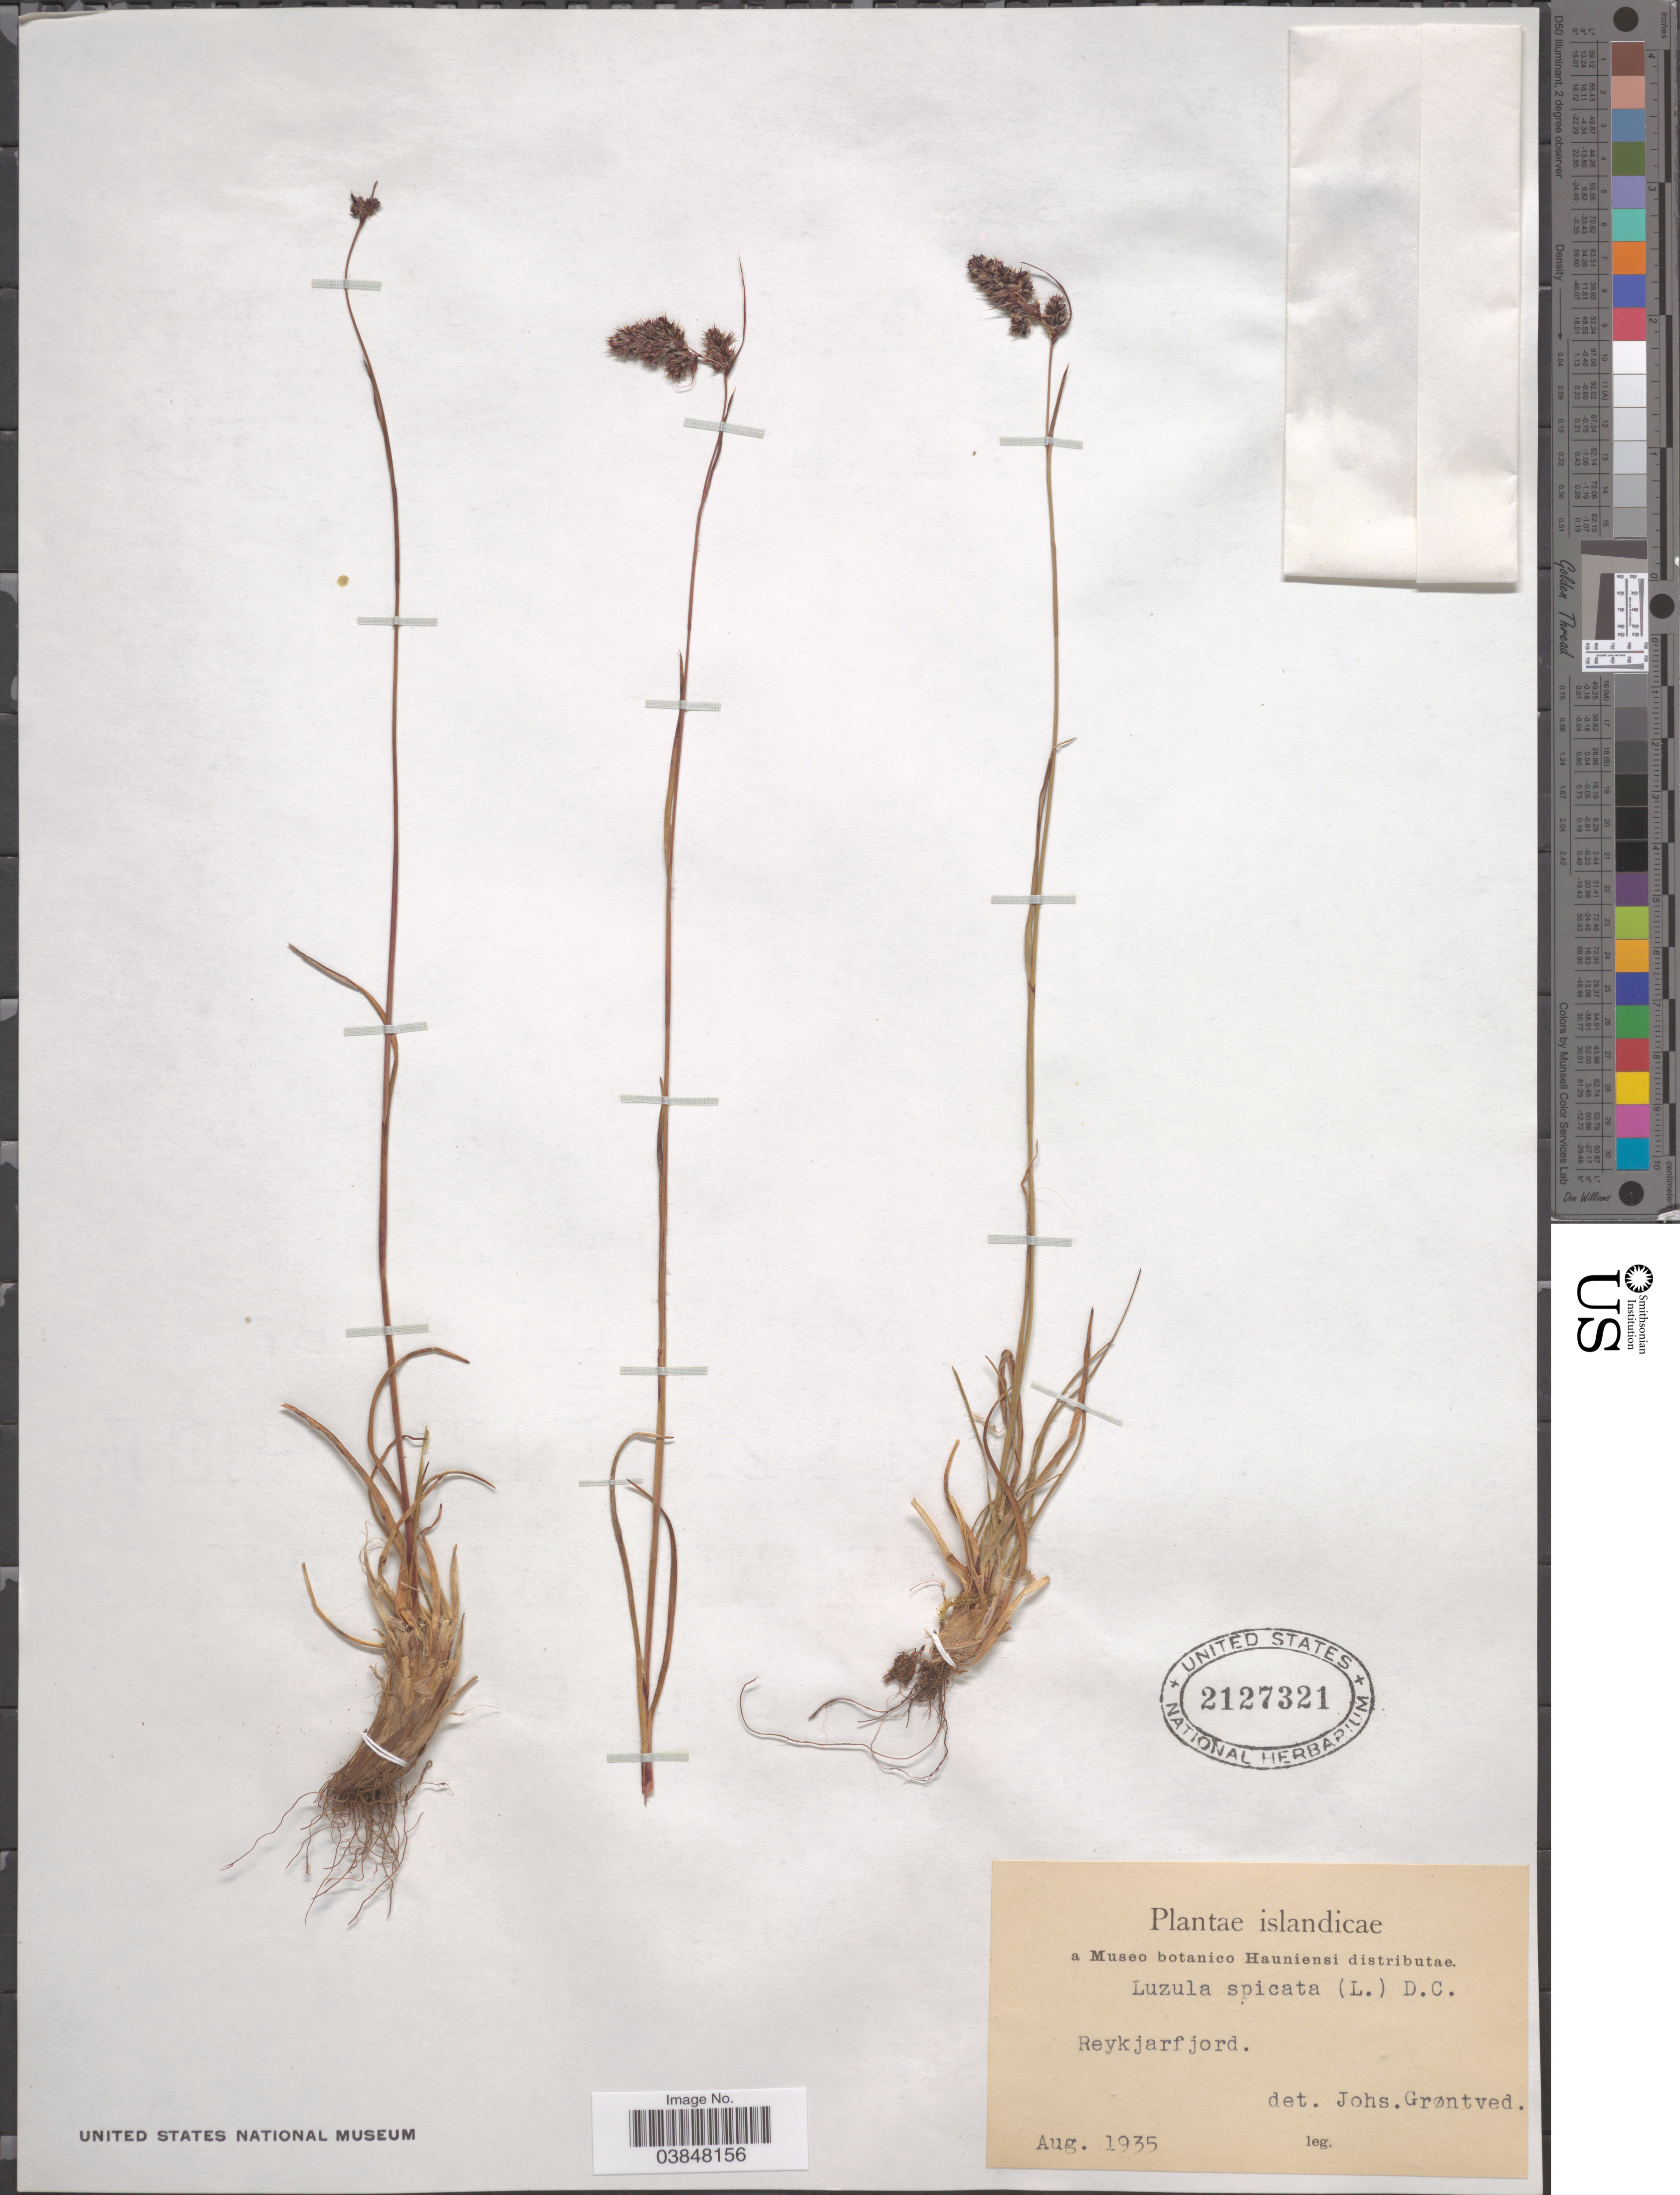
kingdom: Plantae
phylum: Tracheophyta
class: Liliopsida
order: Poales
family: Juncaceae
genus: Luzula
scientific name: Luzula spicata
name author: (L.) DC.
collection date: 1935-08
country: Iceland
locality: Islandicæ. Reykjarfjord.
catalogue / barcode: US 2127321